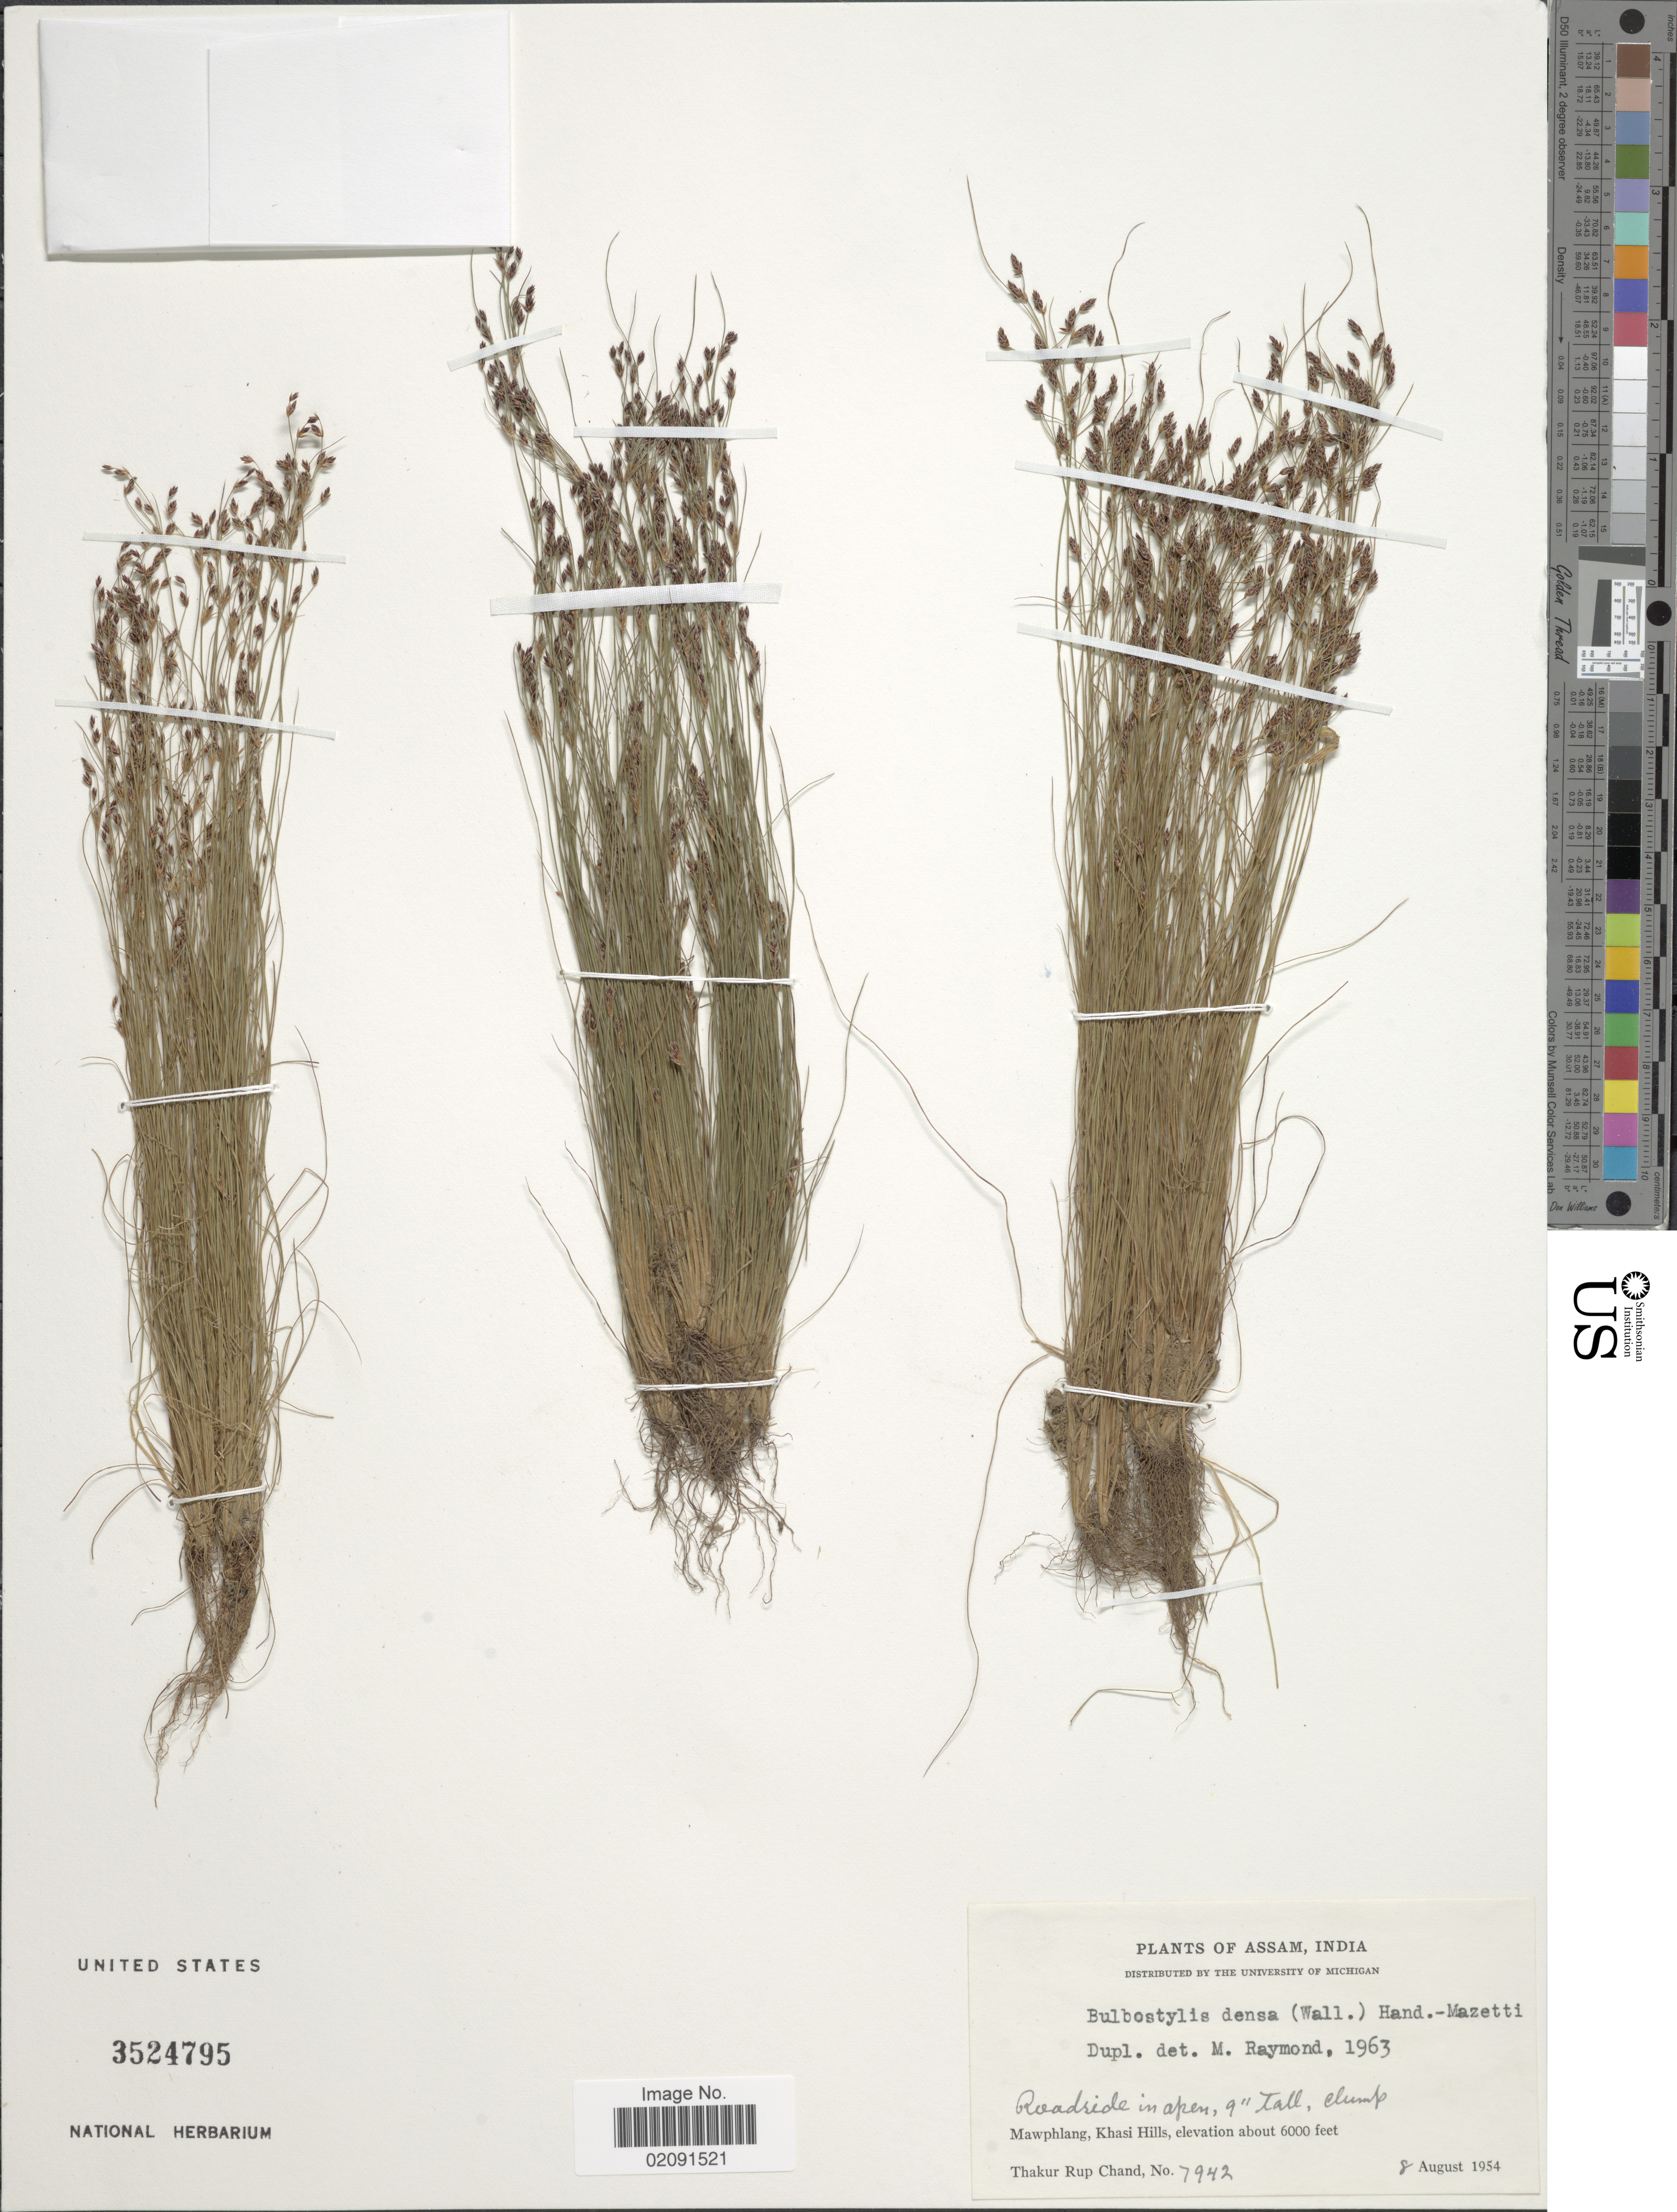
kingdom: Plantae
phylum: Tracheophyta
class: Liliopsida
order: Poales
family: Cyperaceae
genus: Bulbostylis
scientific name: Bulbostylis densa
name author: (Wall.) Hand.-Mazz.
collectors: T. R. Chand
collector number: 7942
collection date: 1954-08-08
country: India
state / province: Meghalaya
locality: Roadside in open, Mawphlang, Khasi Hills.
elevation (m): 1829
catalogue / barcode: US 3524795